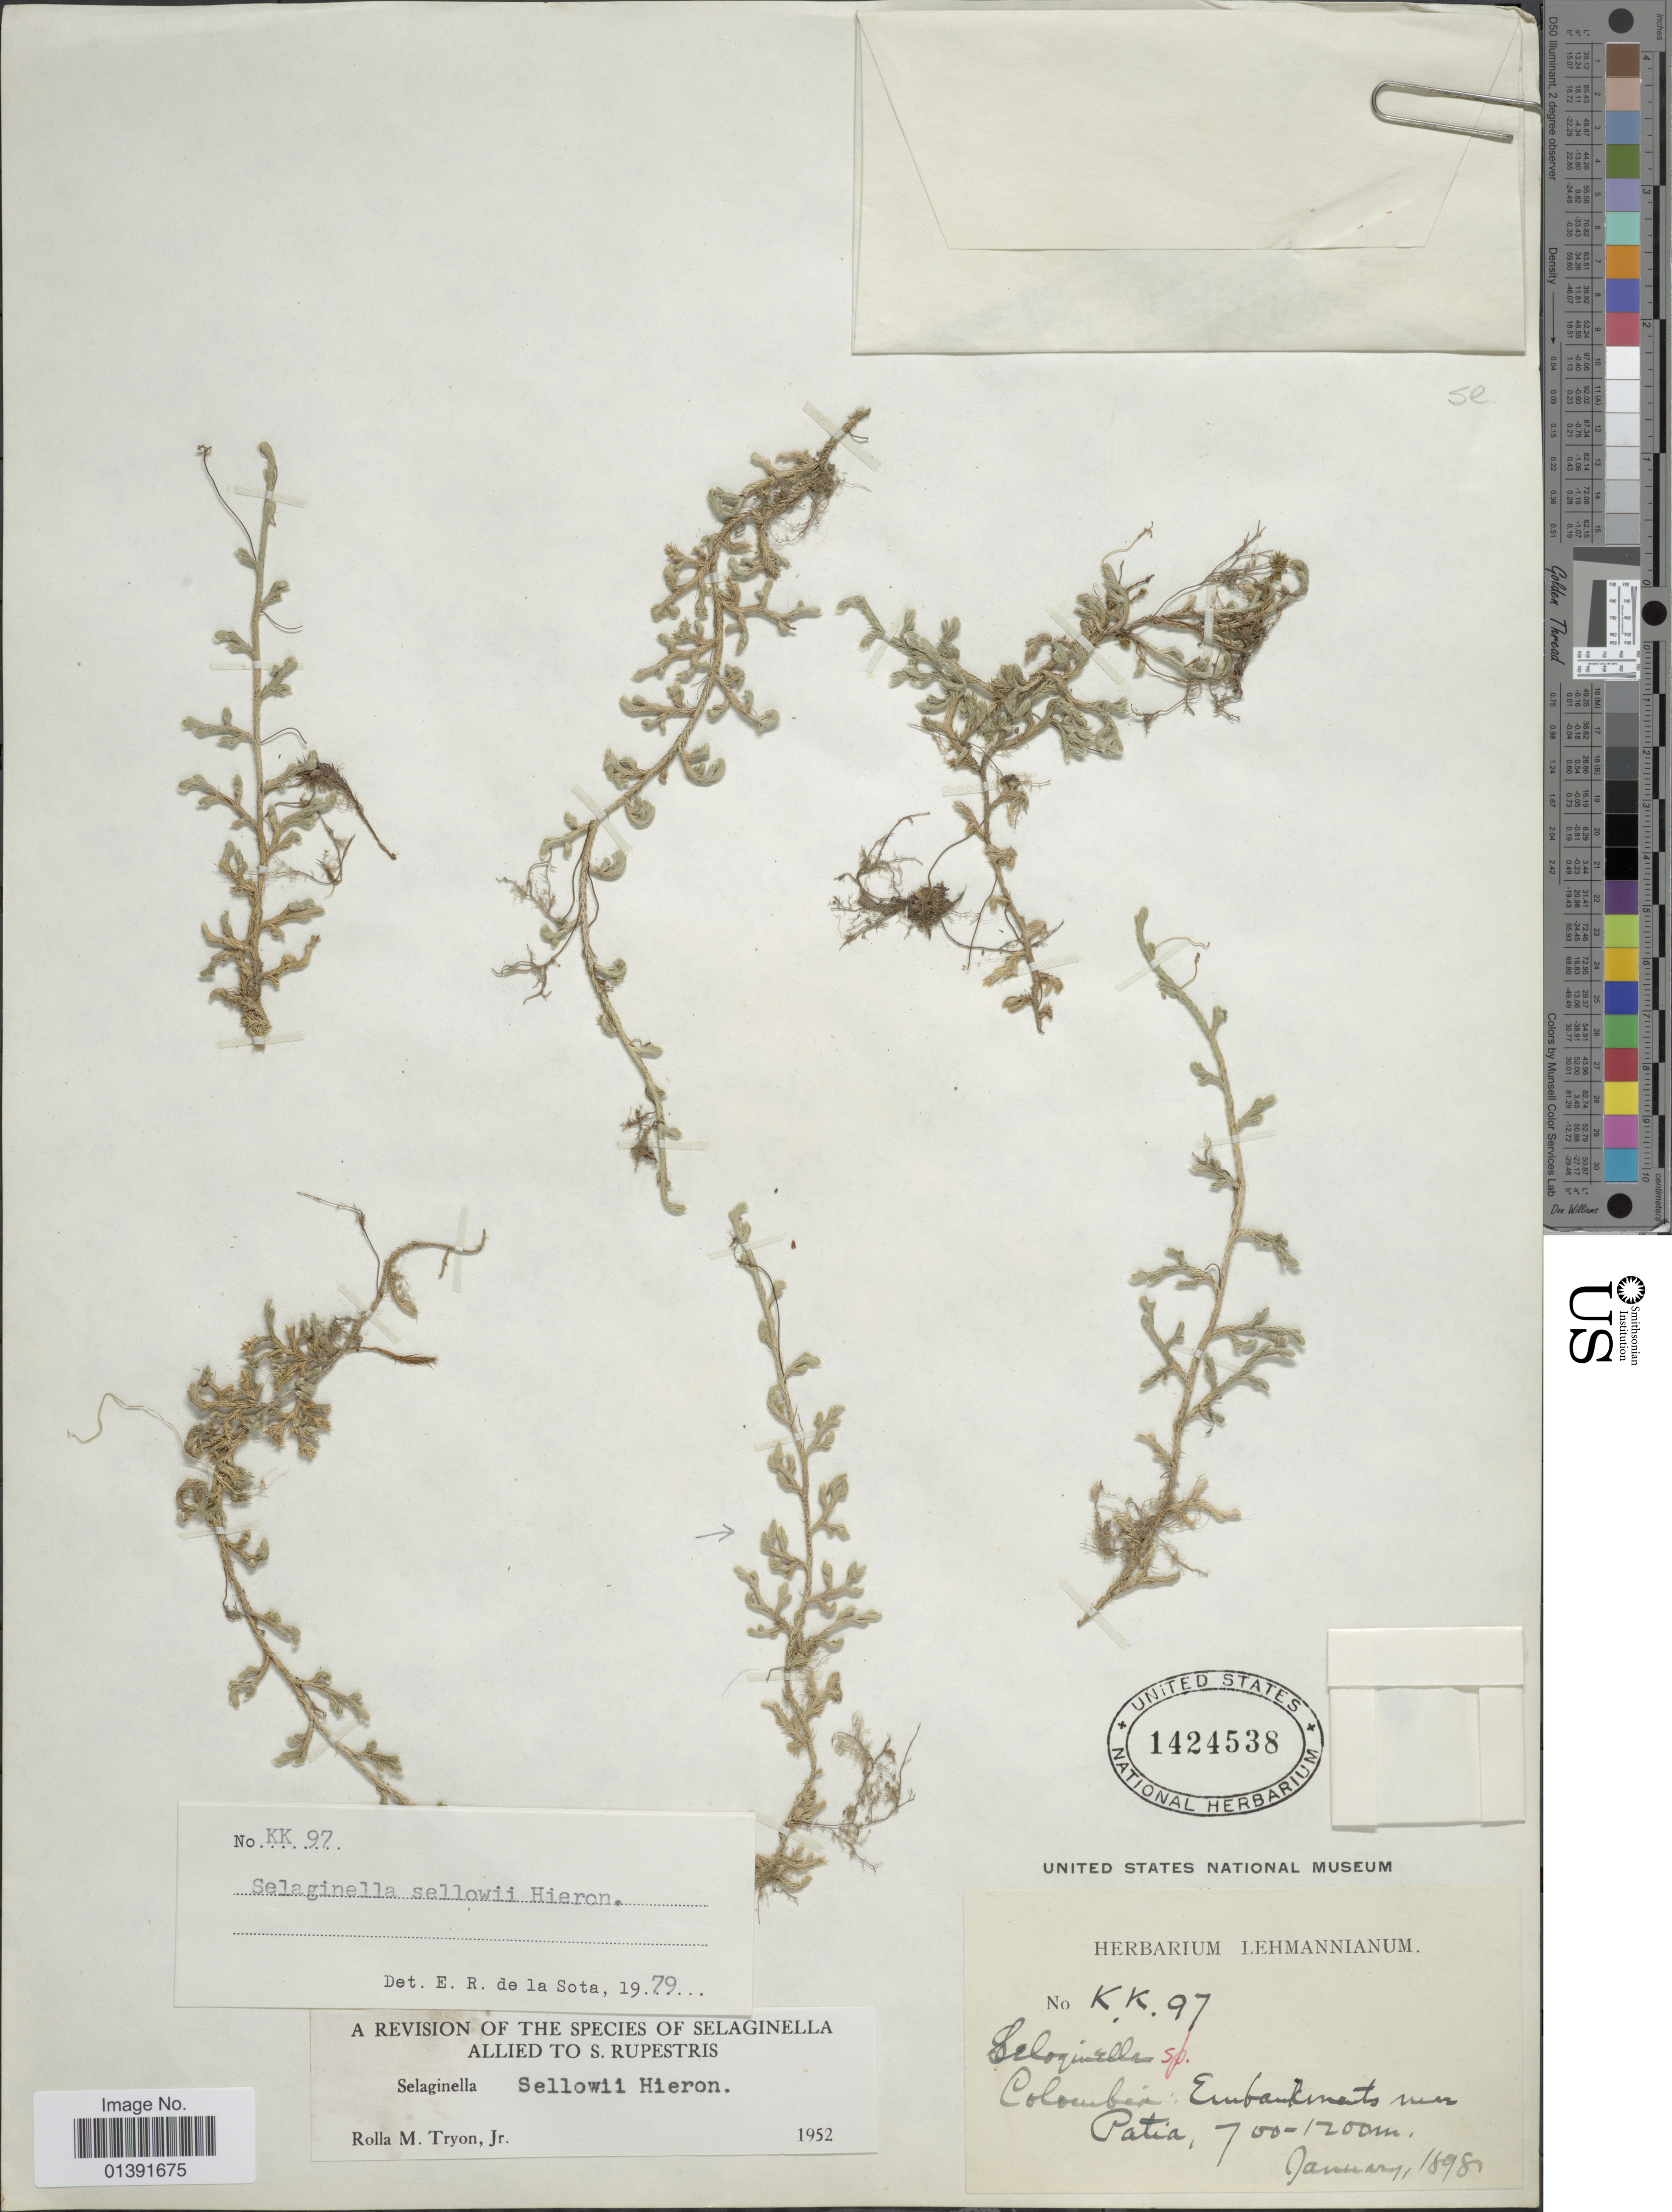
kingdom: Plantae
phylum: Tracheophyta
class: Lycopodiopsida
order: Selaginellales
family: Selaginellaceae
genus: Selaginella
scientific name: Selaginella sellowii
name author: Hieron.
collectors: ex herb. Lehmannianum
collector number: kk97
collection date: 1898-01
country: Colombia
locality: Embankments near Patia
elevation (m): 700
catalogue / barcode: US 1424538